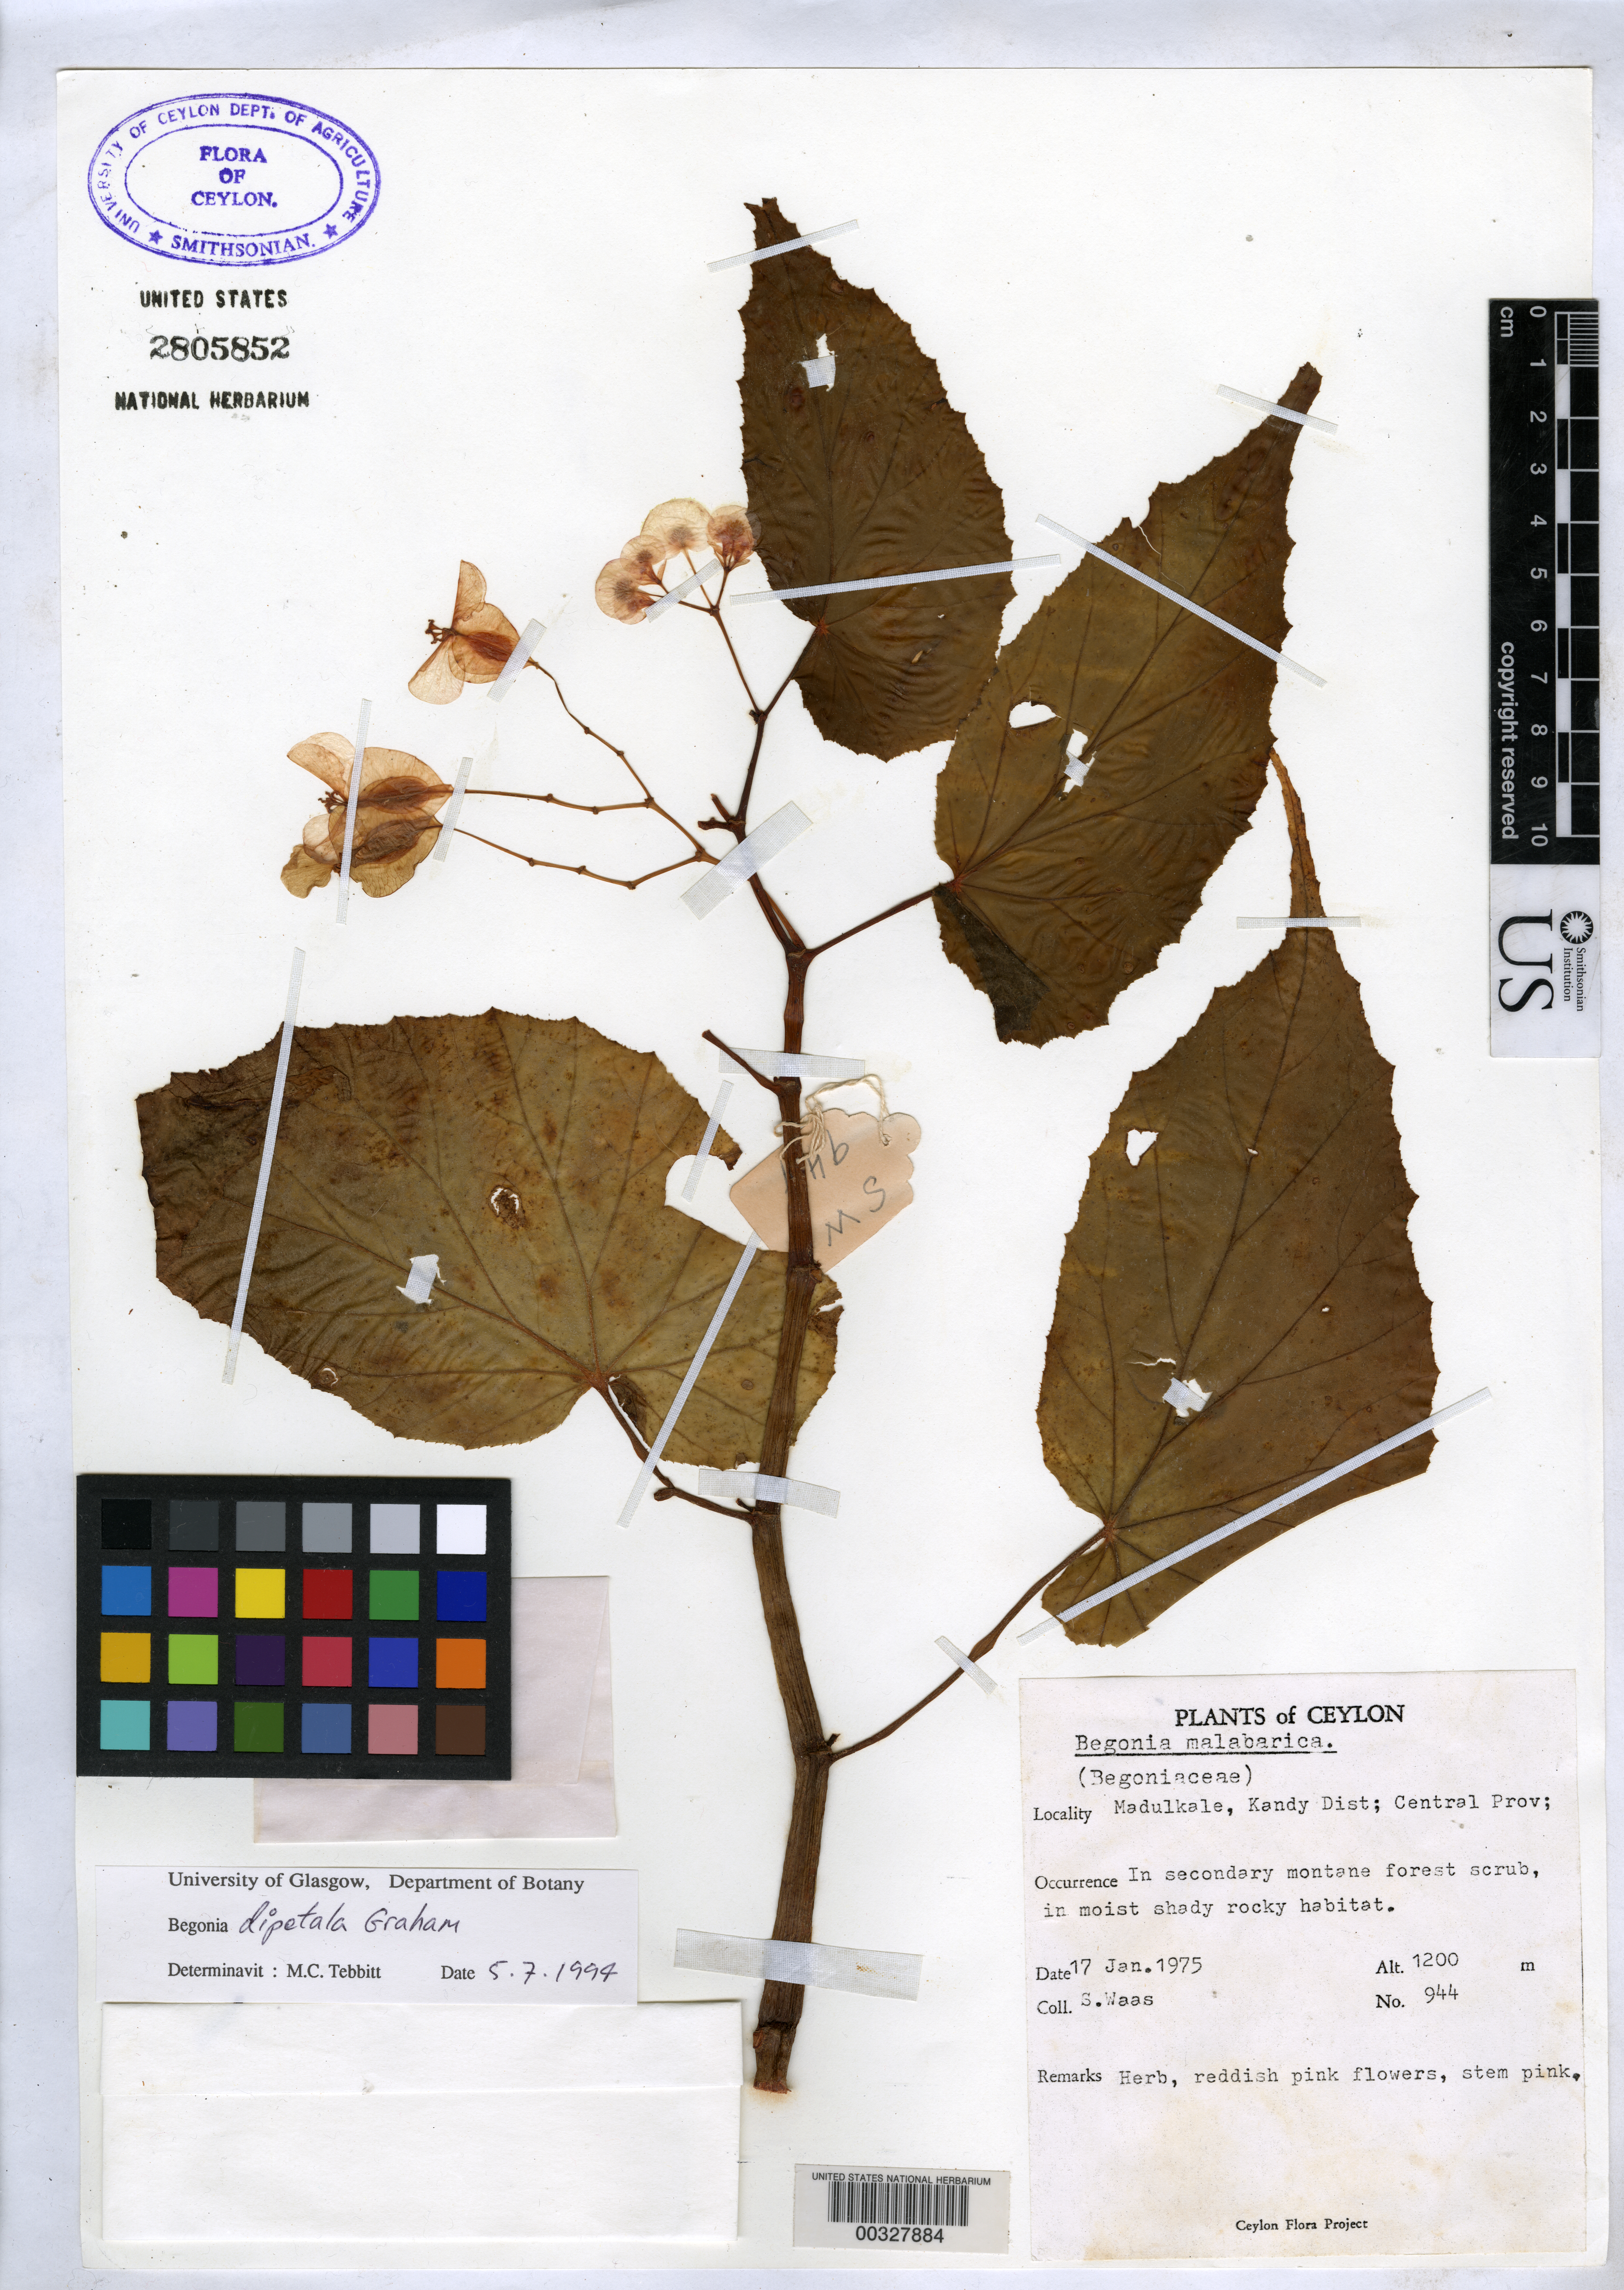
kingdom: Plantae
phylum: Tracheophyta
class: Magnoliopsida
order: Cucurbitales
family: Begoniaceae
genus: Begonia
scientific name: Begonia dipetala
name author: Graham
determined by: Tebbitt, M. C.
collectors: S. Waas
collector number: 944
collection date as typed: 17 Jan 1975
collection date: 1975-01-17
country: Sri Lanka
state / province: Central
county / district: Kandy Dist.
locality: Madulkale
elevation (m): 1200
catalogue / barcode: US 2805852